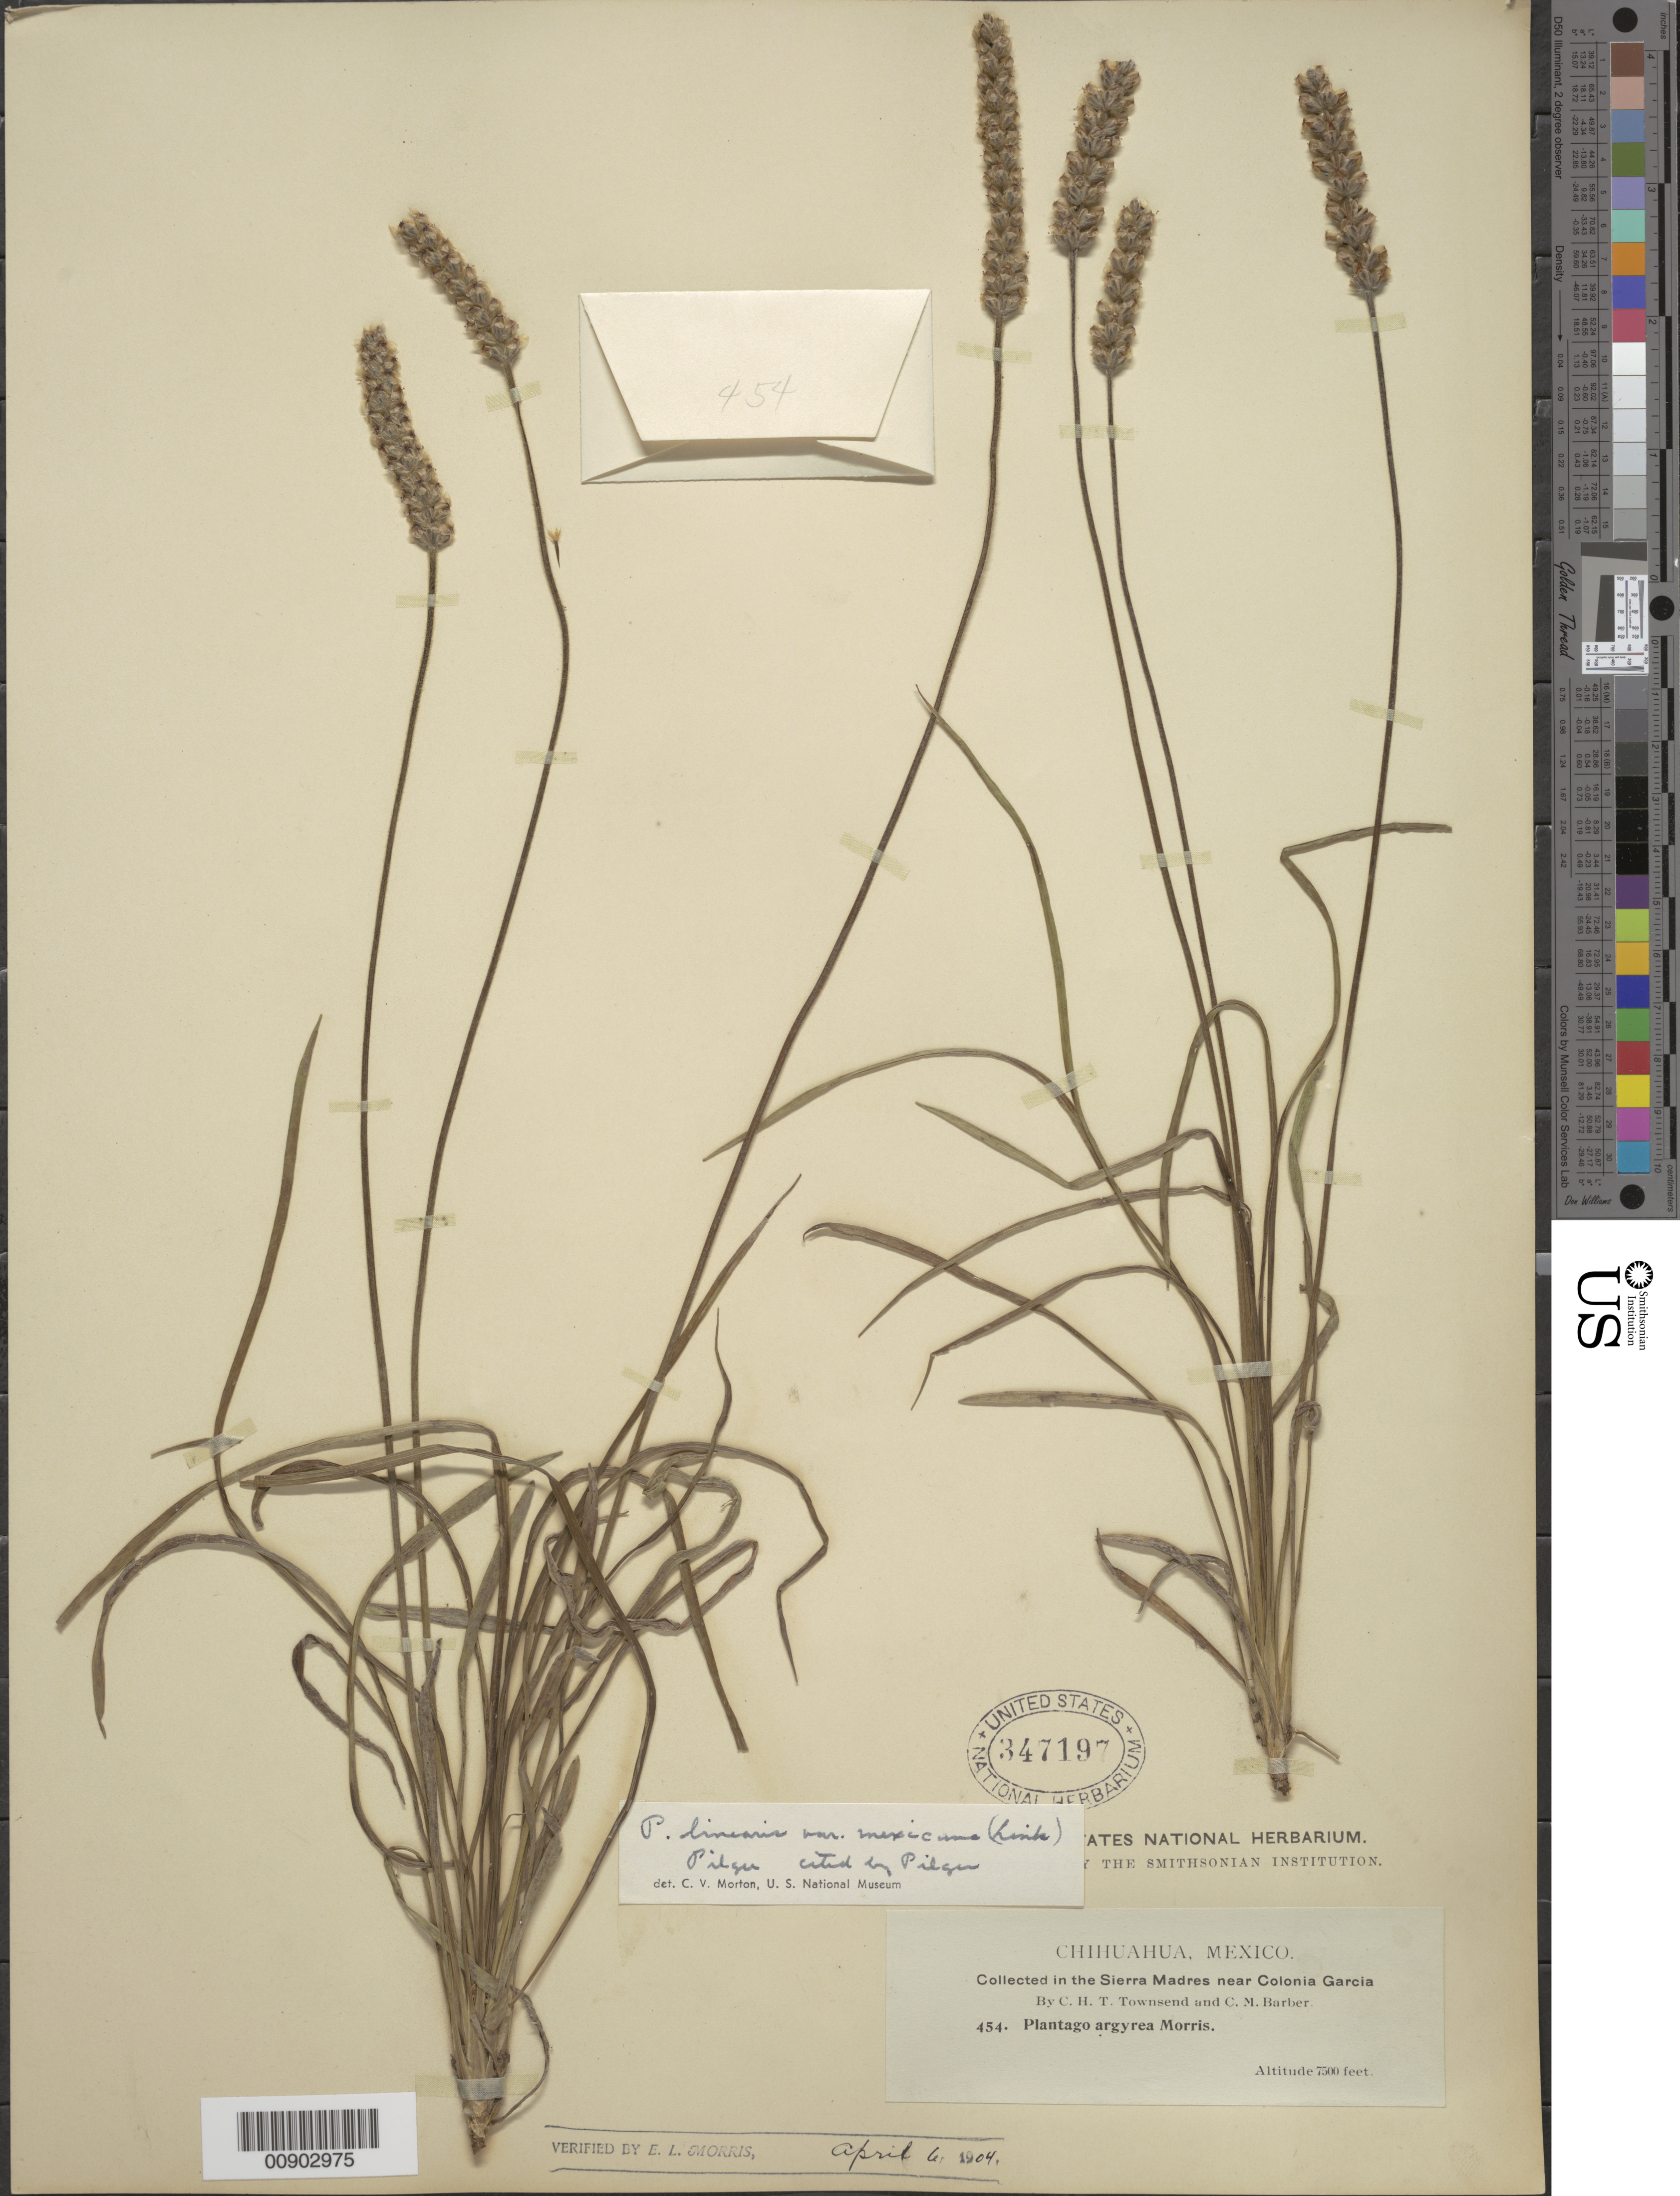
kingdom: Plantae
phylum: Tracheophyta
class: Magnoliopsida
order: Lamiales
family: Plantaginaceae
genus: Plantago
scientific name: Plantago linearis var. mexicana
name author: Kunth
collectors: C. H. T. Townsend & C. Barber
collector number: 454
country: Mexico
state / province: Chihuahua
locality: Sierra Madre near Colonia García, Chihuahua.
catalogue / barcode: US 347197